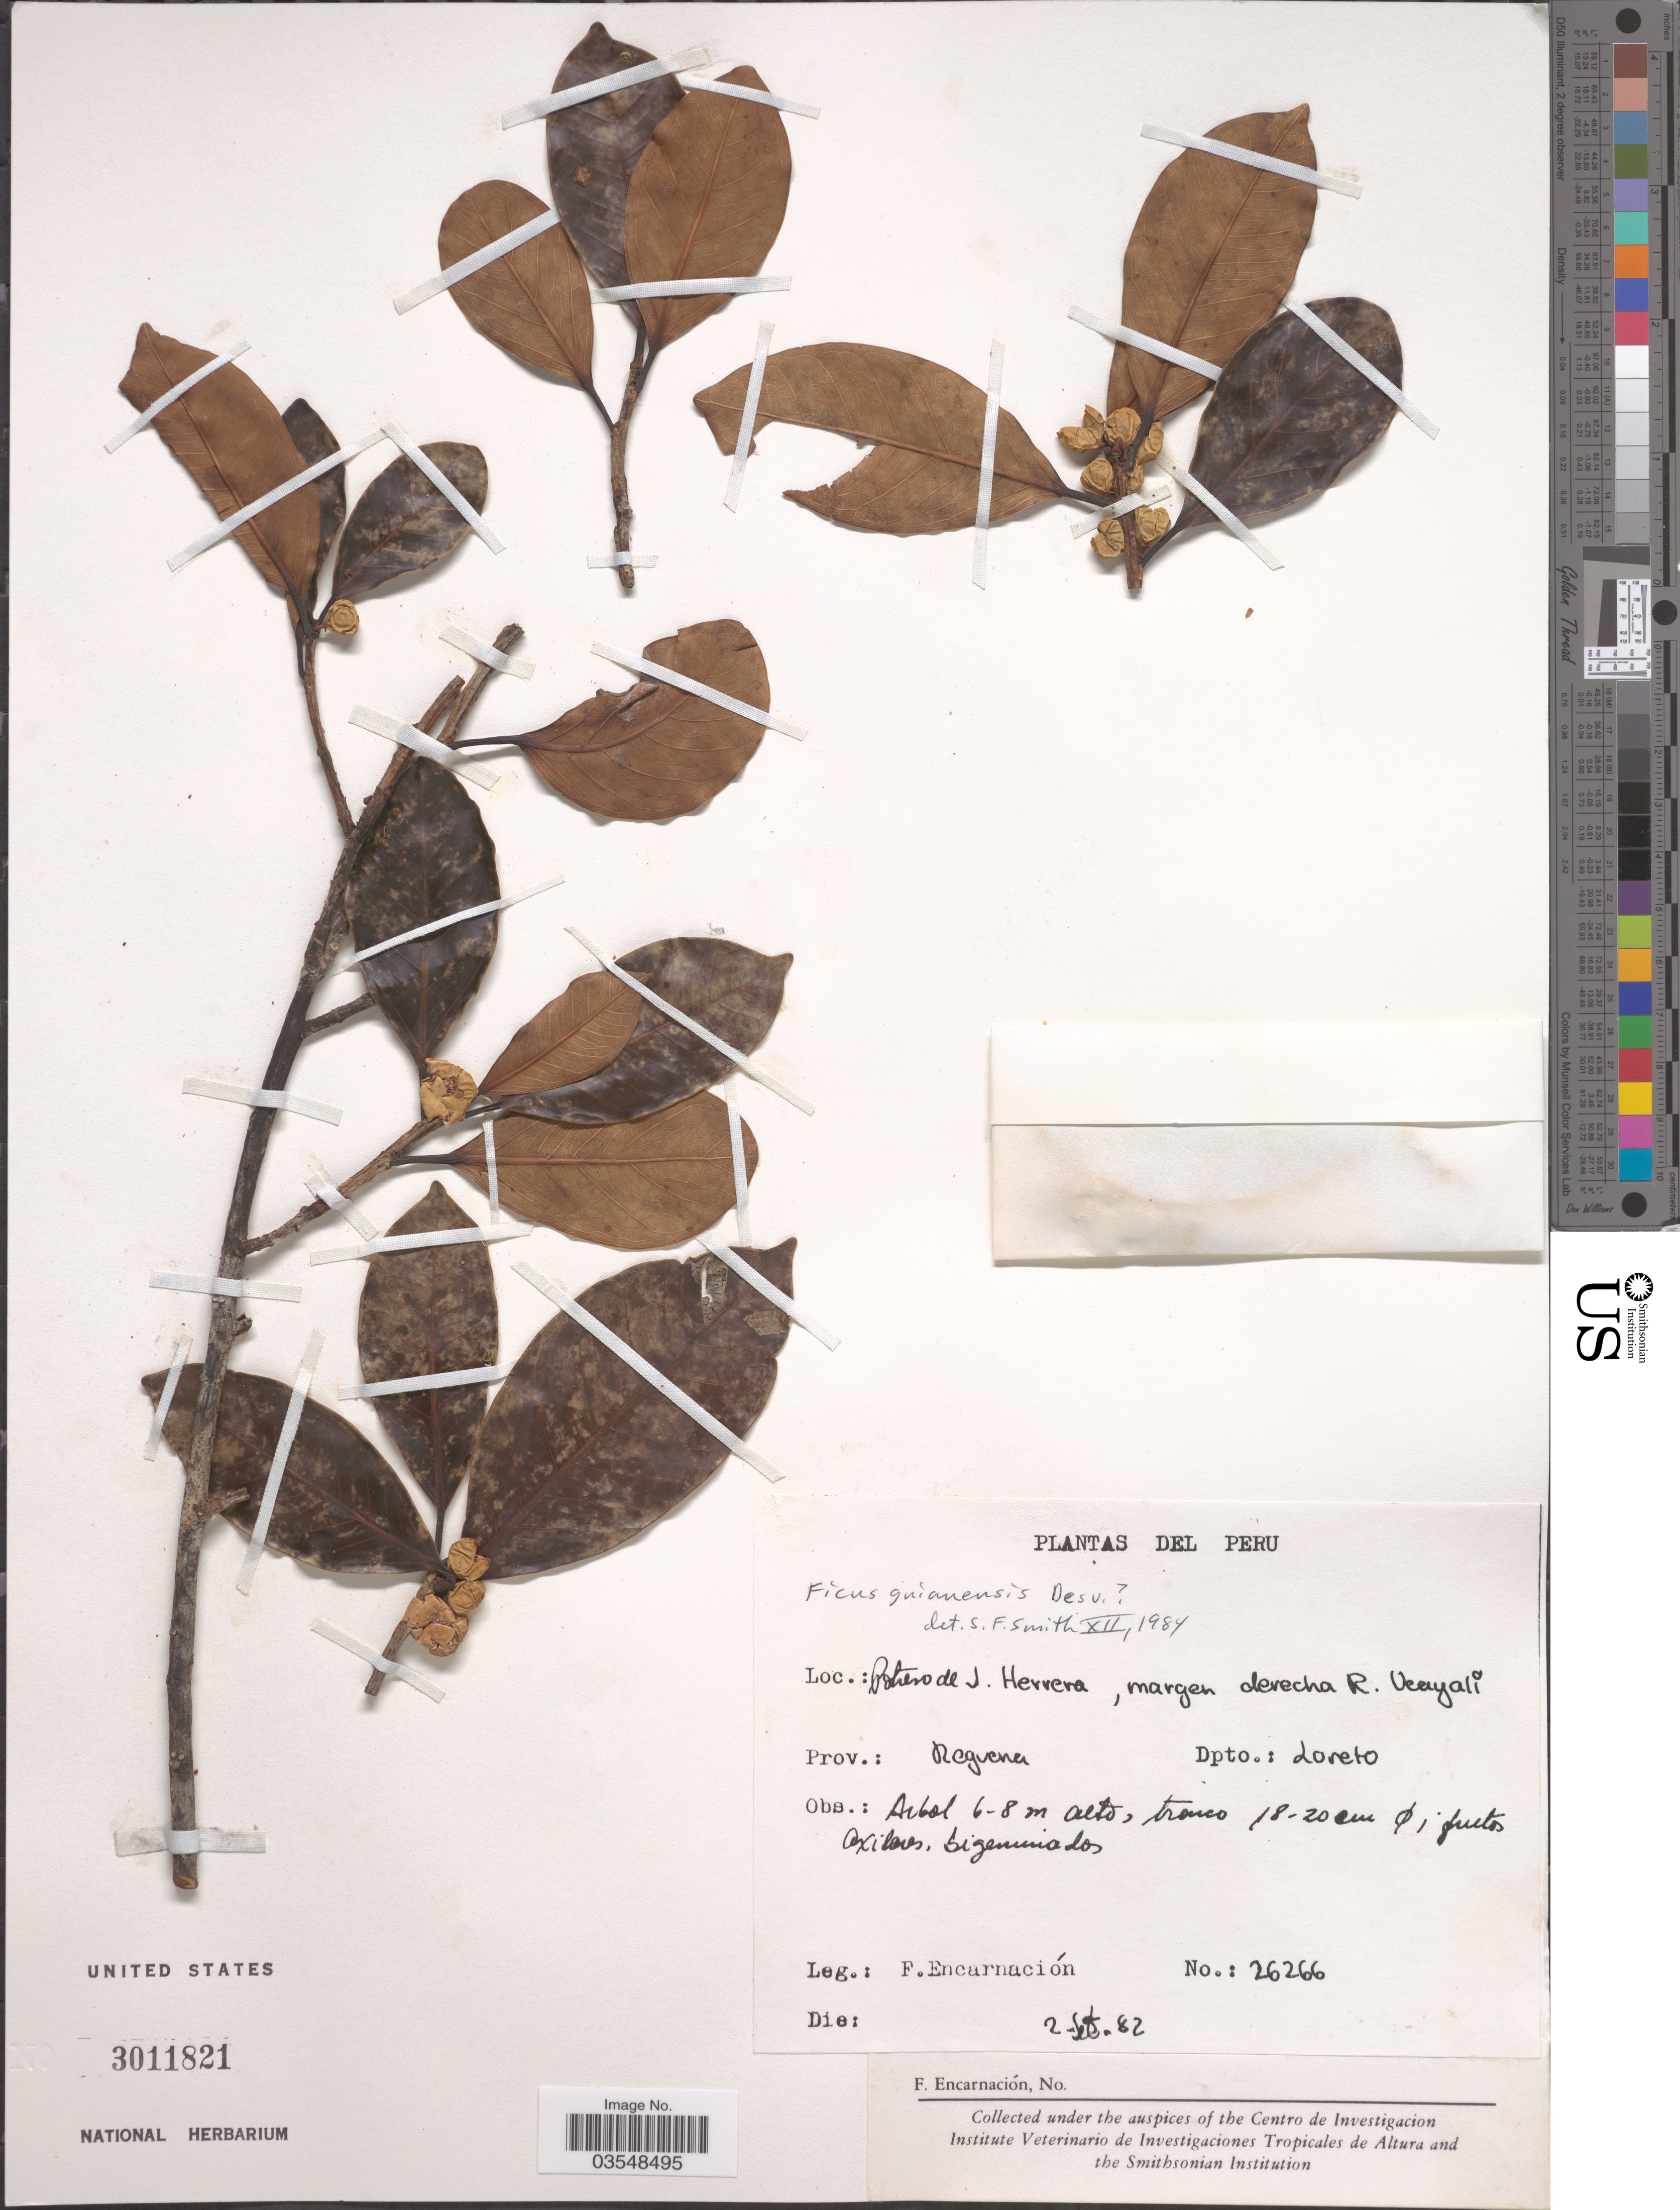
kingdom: Plantae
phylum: Tracheophyta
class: Magnoliopsida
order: Rosales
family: Moraceae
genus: Ficus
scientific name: Ficus guianensis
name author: Desv. ex Ham.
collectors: F. Encarnación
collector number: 26266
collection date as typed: Transcribed d/m/y: 2/9/82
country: Peru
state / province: Loreto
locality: Potrero de J. Herrera, margen derecha R. Ucayali. Prov.: Reguena. Dpto.: Loreto.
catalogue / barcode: US 3011821